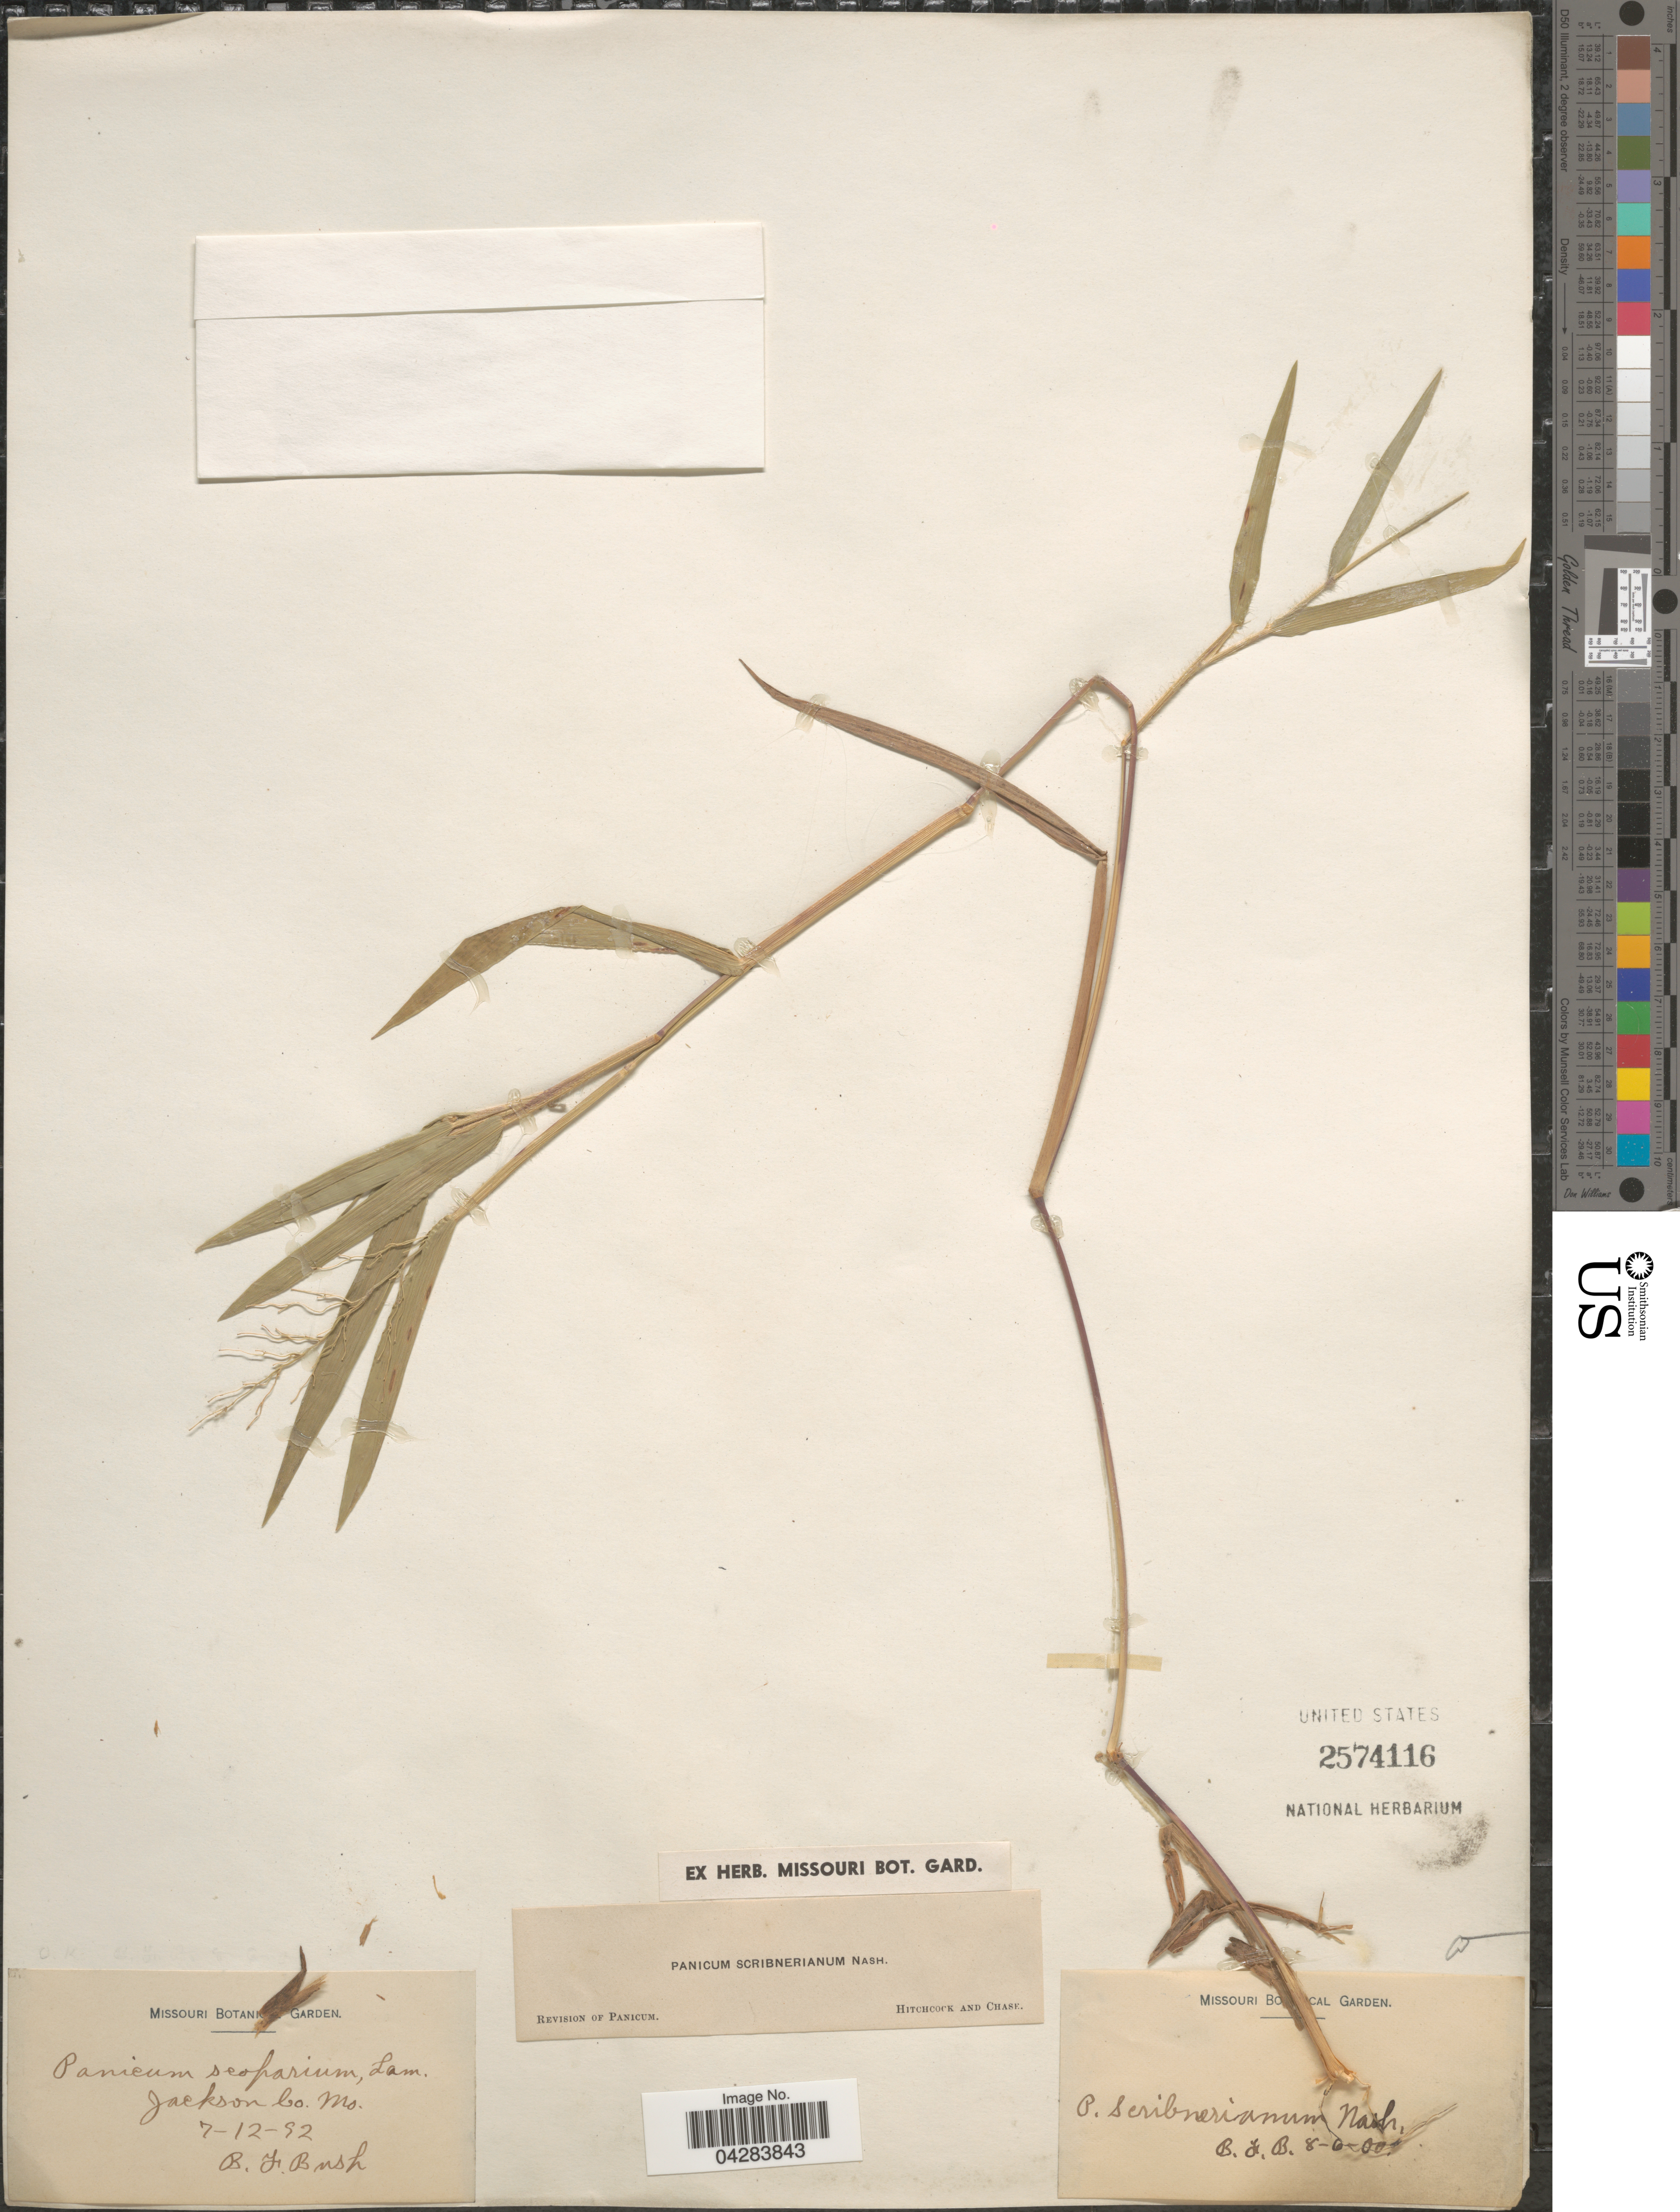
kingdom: Plantae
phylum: Tracheophyta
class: Liliopsida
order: Poales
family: Poaceae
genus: Dichanthelium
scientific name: Dichanthelium oligosanthes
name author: (Schult.) Gould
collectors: B. F. Bush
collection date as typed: Transcribed d/m/y: 12/7/92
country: United States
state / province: Missouri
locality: Jackson Co.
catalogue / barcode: US 2574116